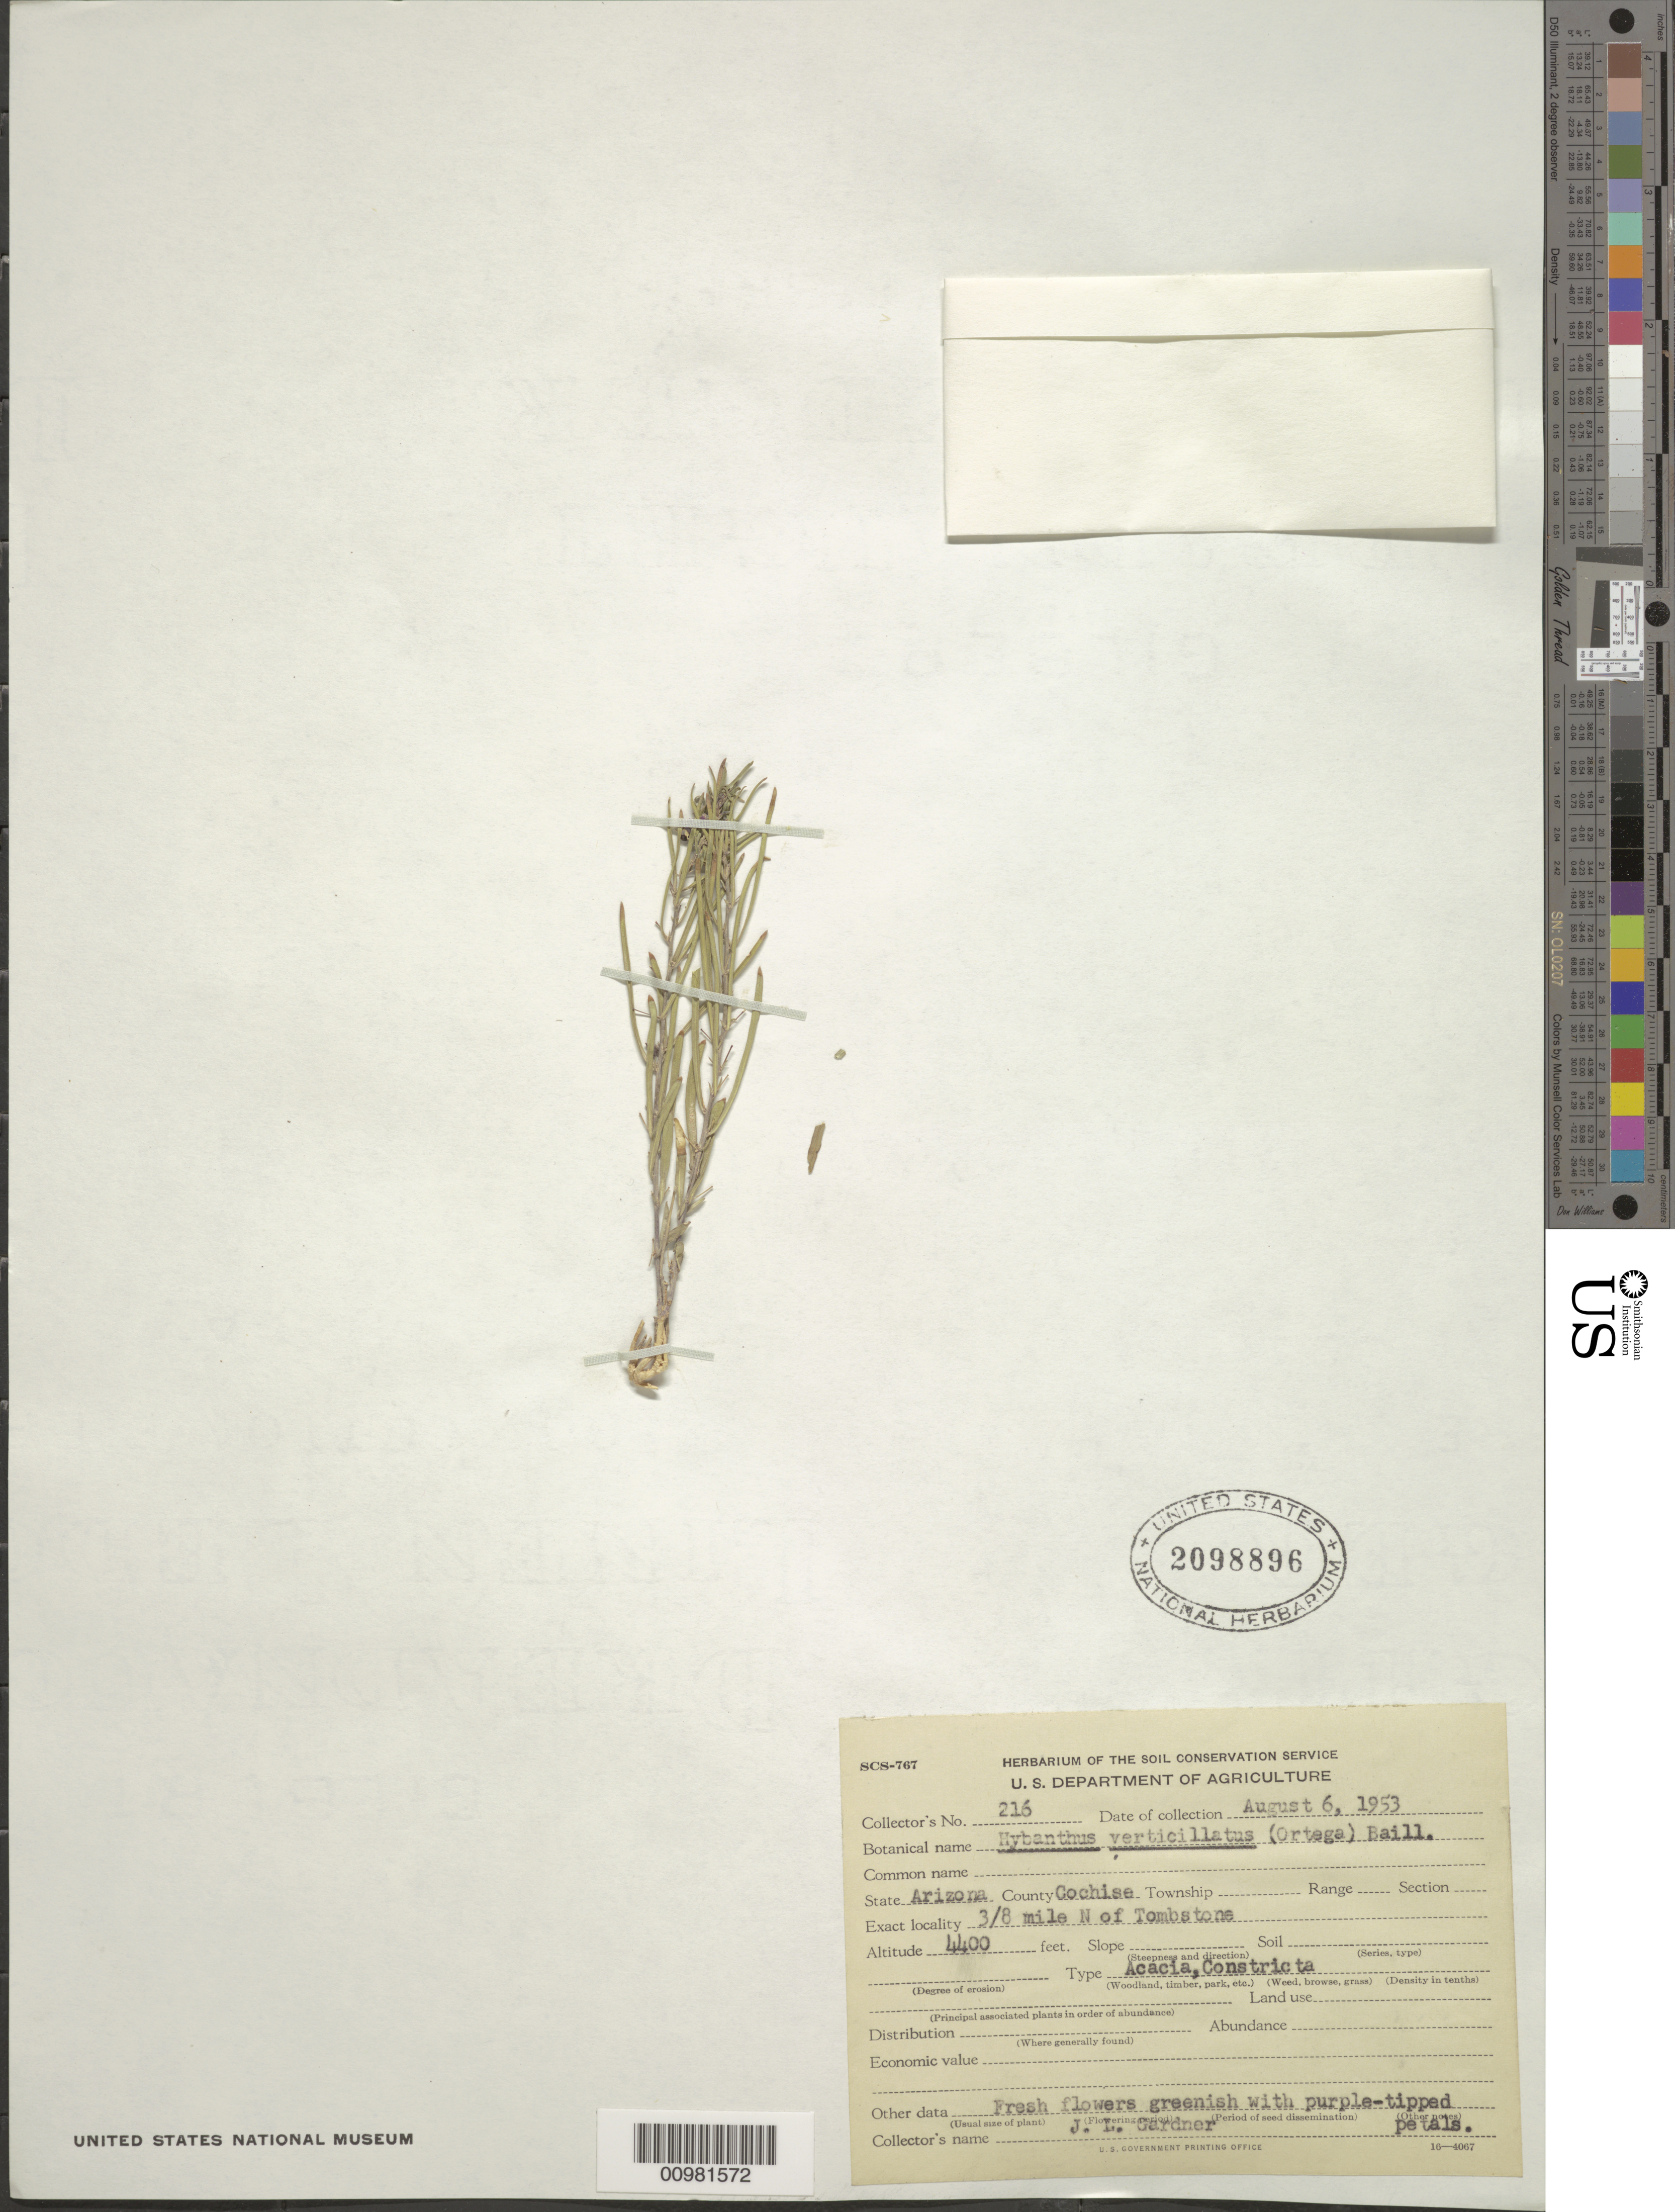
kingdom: Plantae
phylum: Tracheophyta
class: Magnoliopsida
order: Malpighiales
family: Violaceae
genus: Pombalia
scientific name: Pombalia verticillata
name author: (Ortega) Paula-Souza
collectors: J. L. Gardner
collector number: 216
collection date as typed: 06 Aug 1953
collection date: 1953-08-06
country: United States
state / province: Arizona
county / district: Cochise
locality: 3/8 mi. N of Tombstone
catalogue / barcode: US 2098896